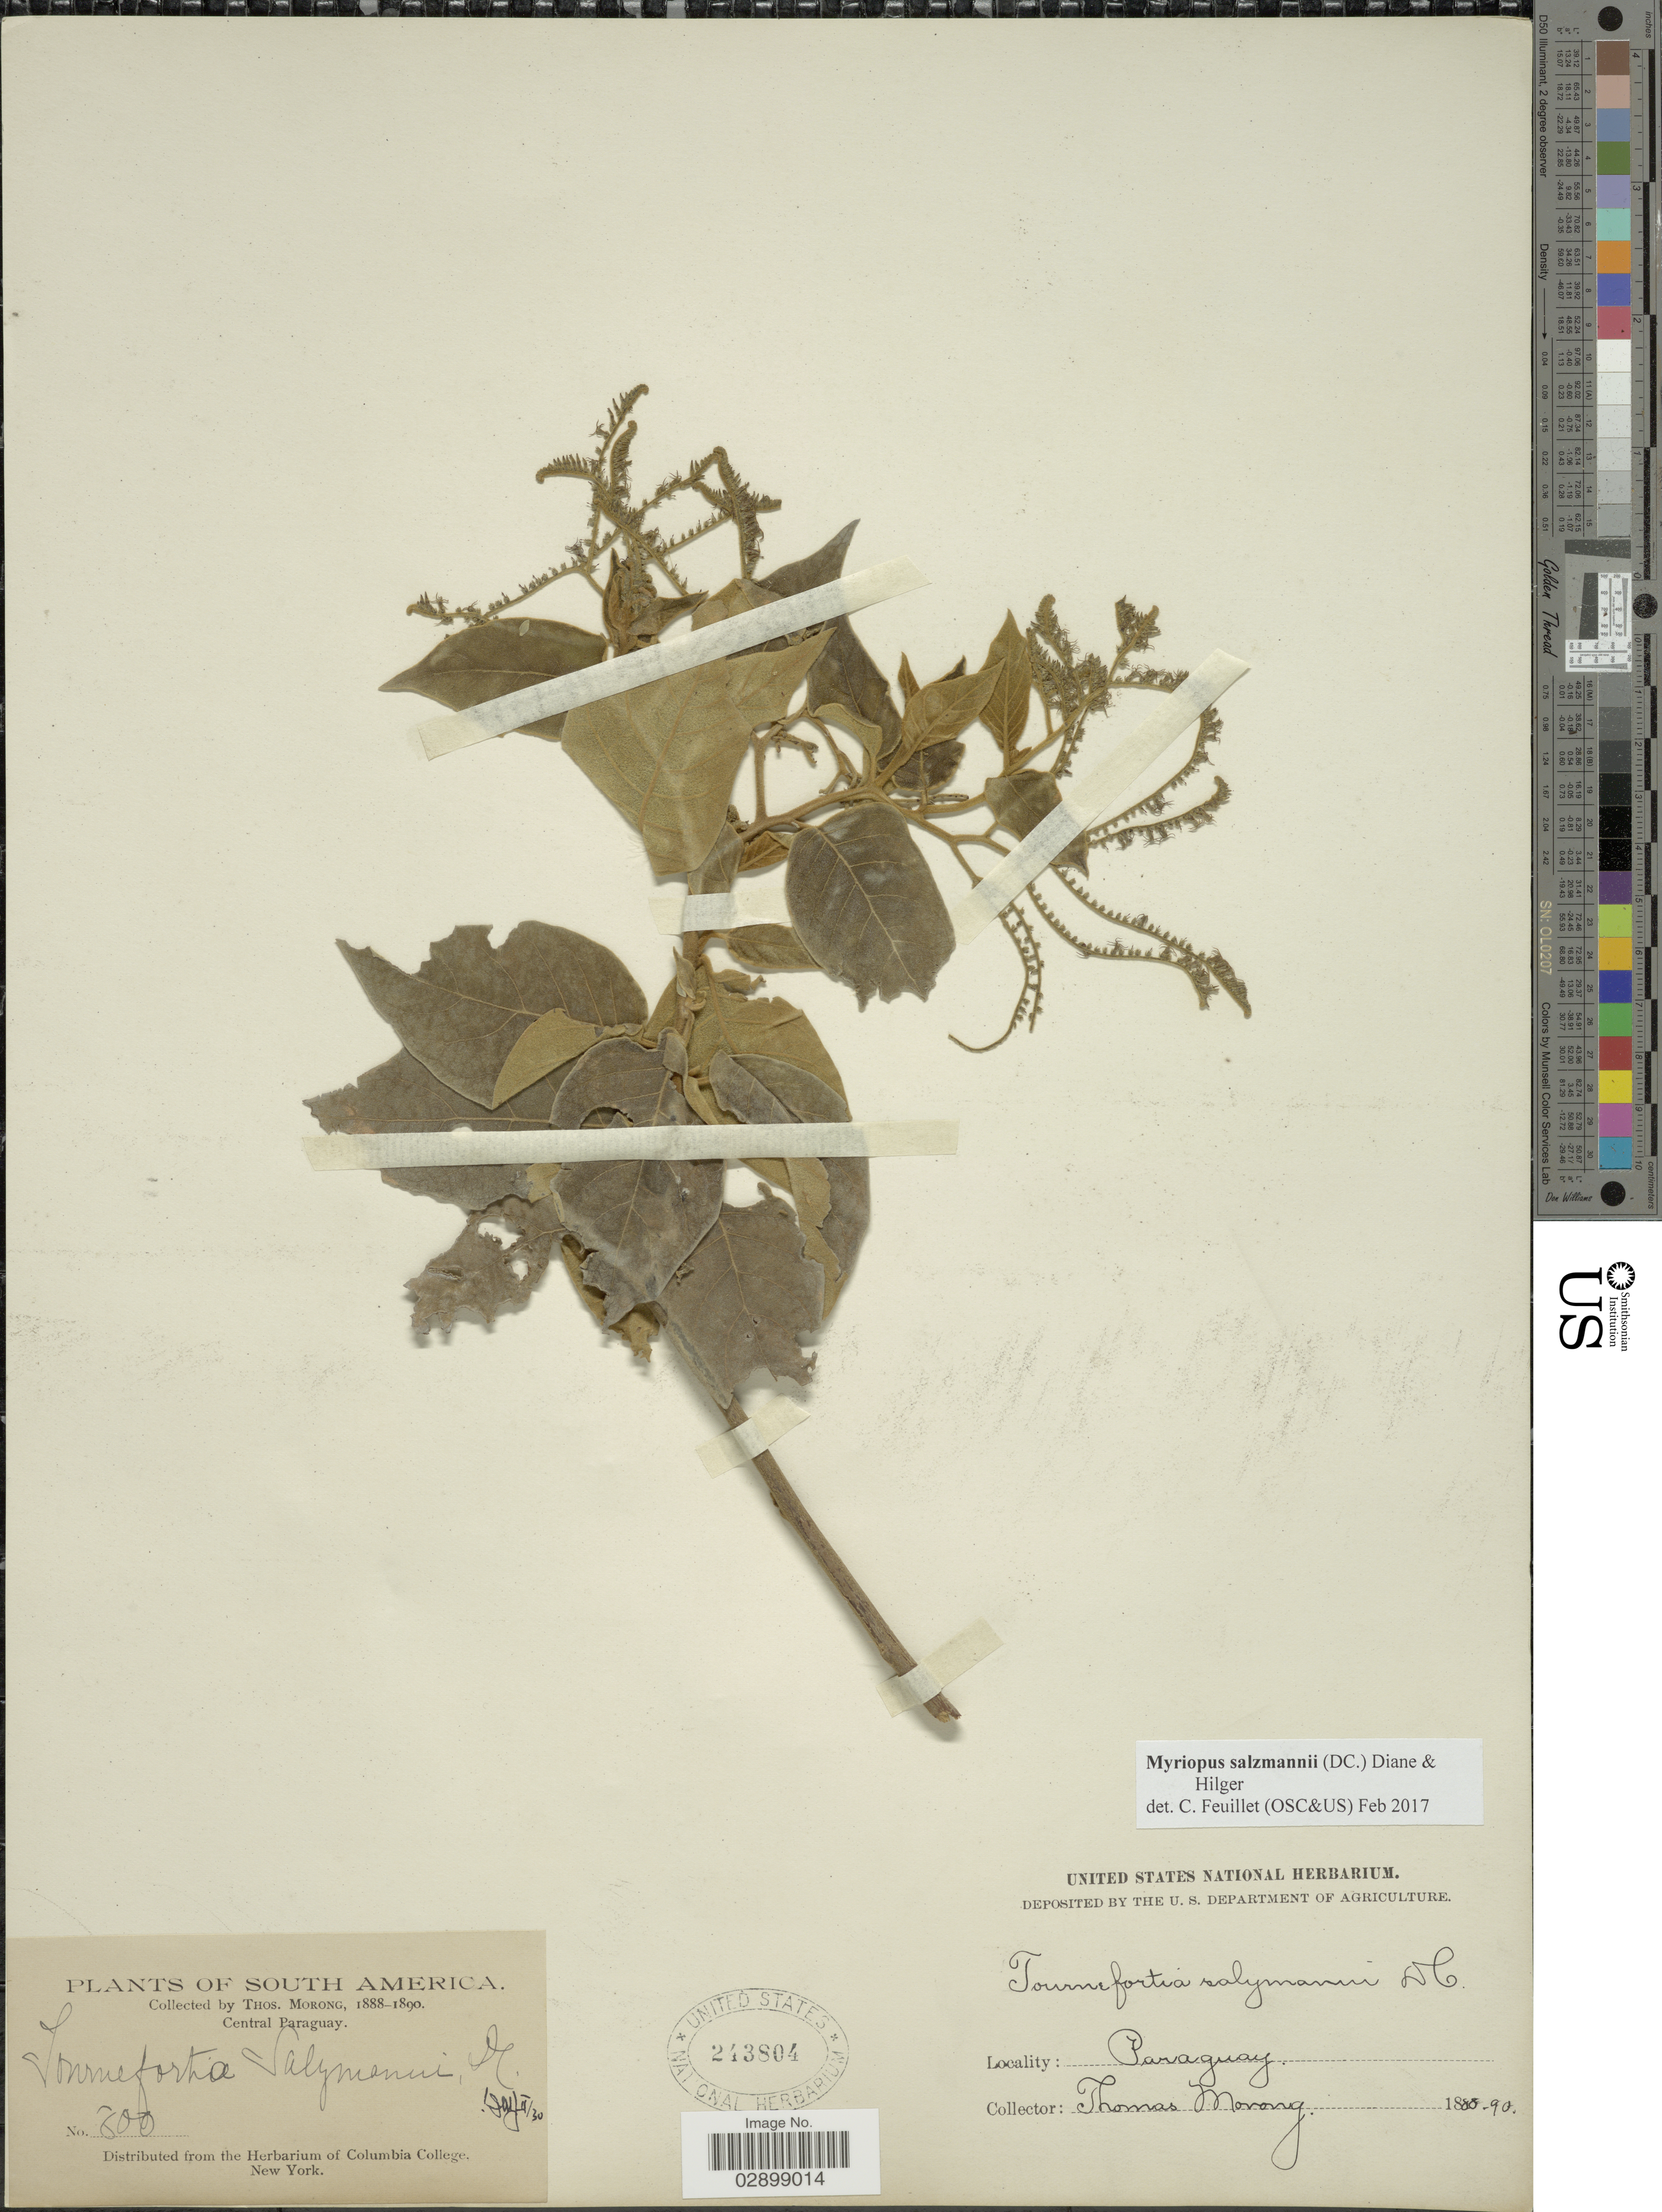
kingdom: Plantae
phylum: Tracheophyta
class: Magnoliopsida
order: Boraginales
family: Heliotropiaceae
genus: Myriopus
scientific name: Myriopus salzmannii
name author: (DC.) Diane & Hilger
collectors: ex herb. T. Morong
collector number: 800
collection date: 1888/1890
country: Paraguay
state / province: Central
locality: Central Paraguay.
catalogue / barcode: US 243804